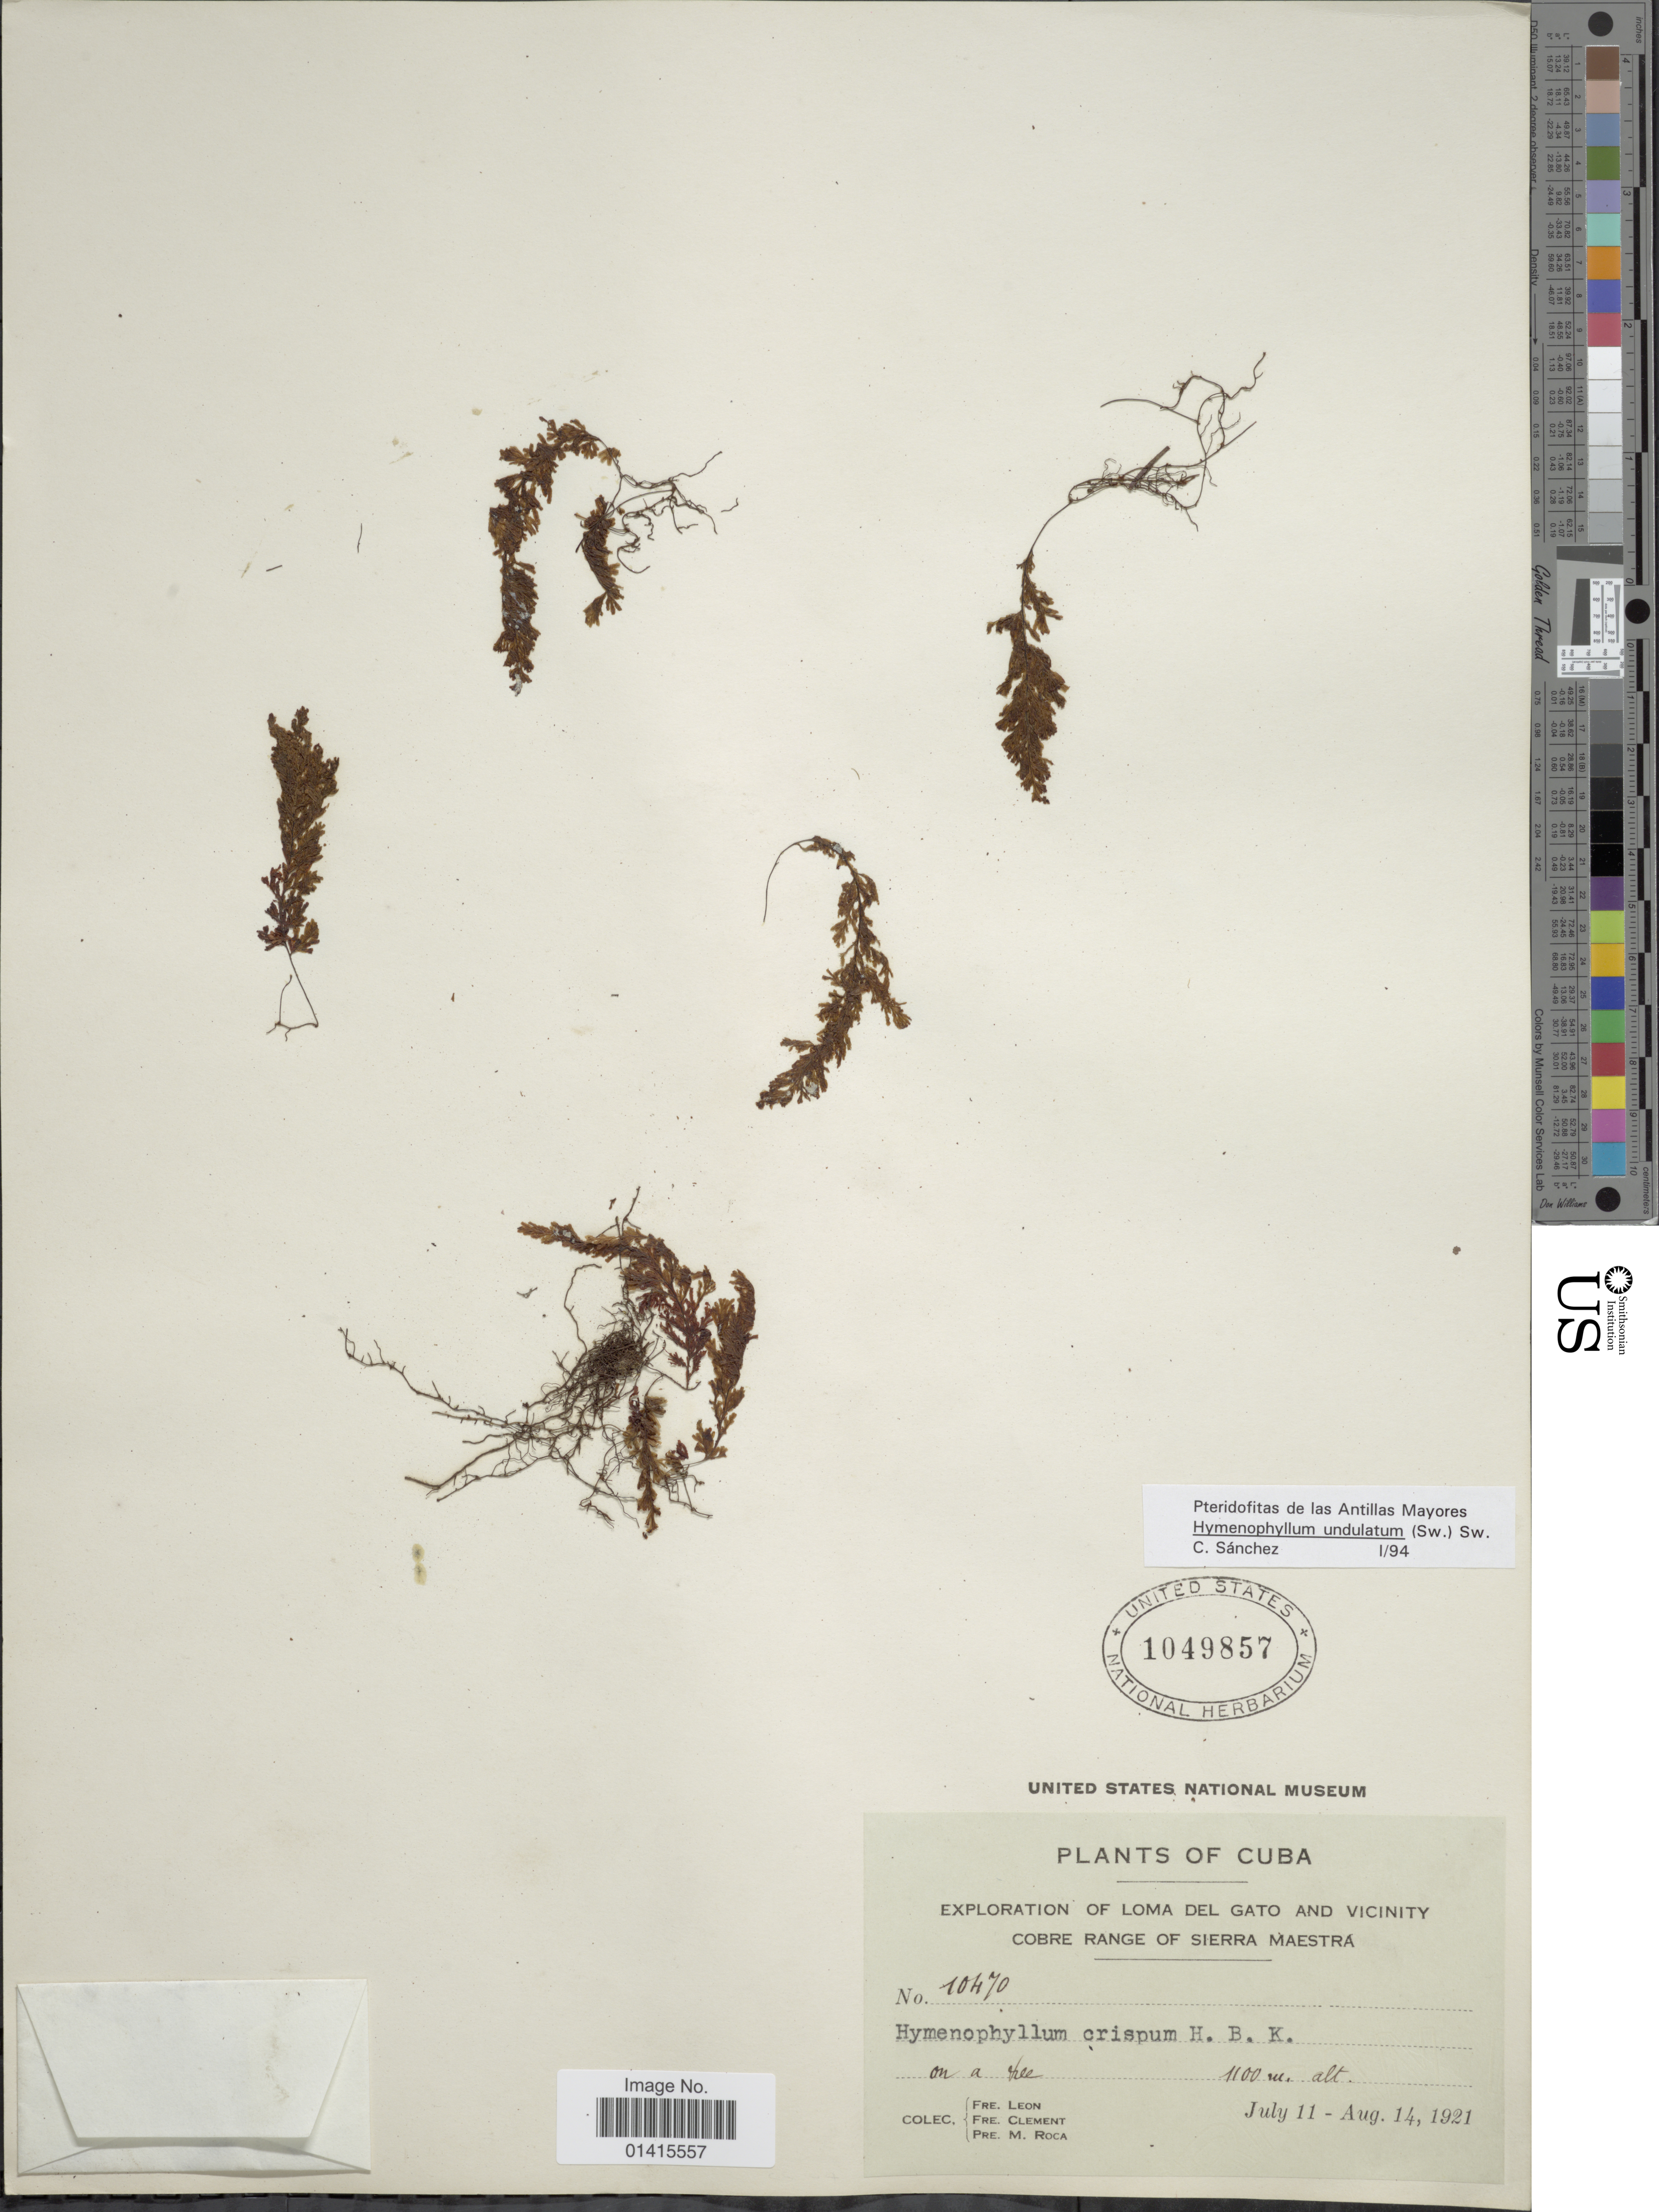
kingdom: Plantae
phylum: Tracheophyta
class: Polypodiopsida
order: Hymenophyllales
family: Hymenophyllaceae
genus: Hymenophyllum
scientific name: Hymenophyllum undulatum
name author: (Sw.) Sw.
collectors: F. Leon, B. Clement & P. Roca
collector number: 10470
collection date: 1921-07-11/1921-08-14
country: Cuba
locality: Loma del Gato and vicinity cobre Range of Sierra Maestra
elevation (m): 1100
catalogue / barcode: US 1049857